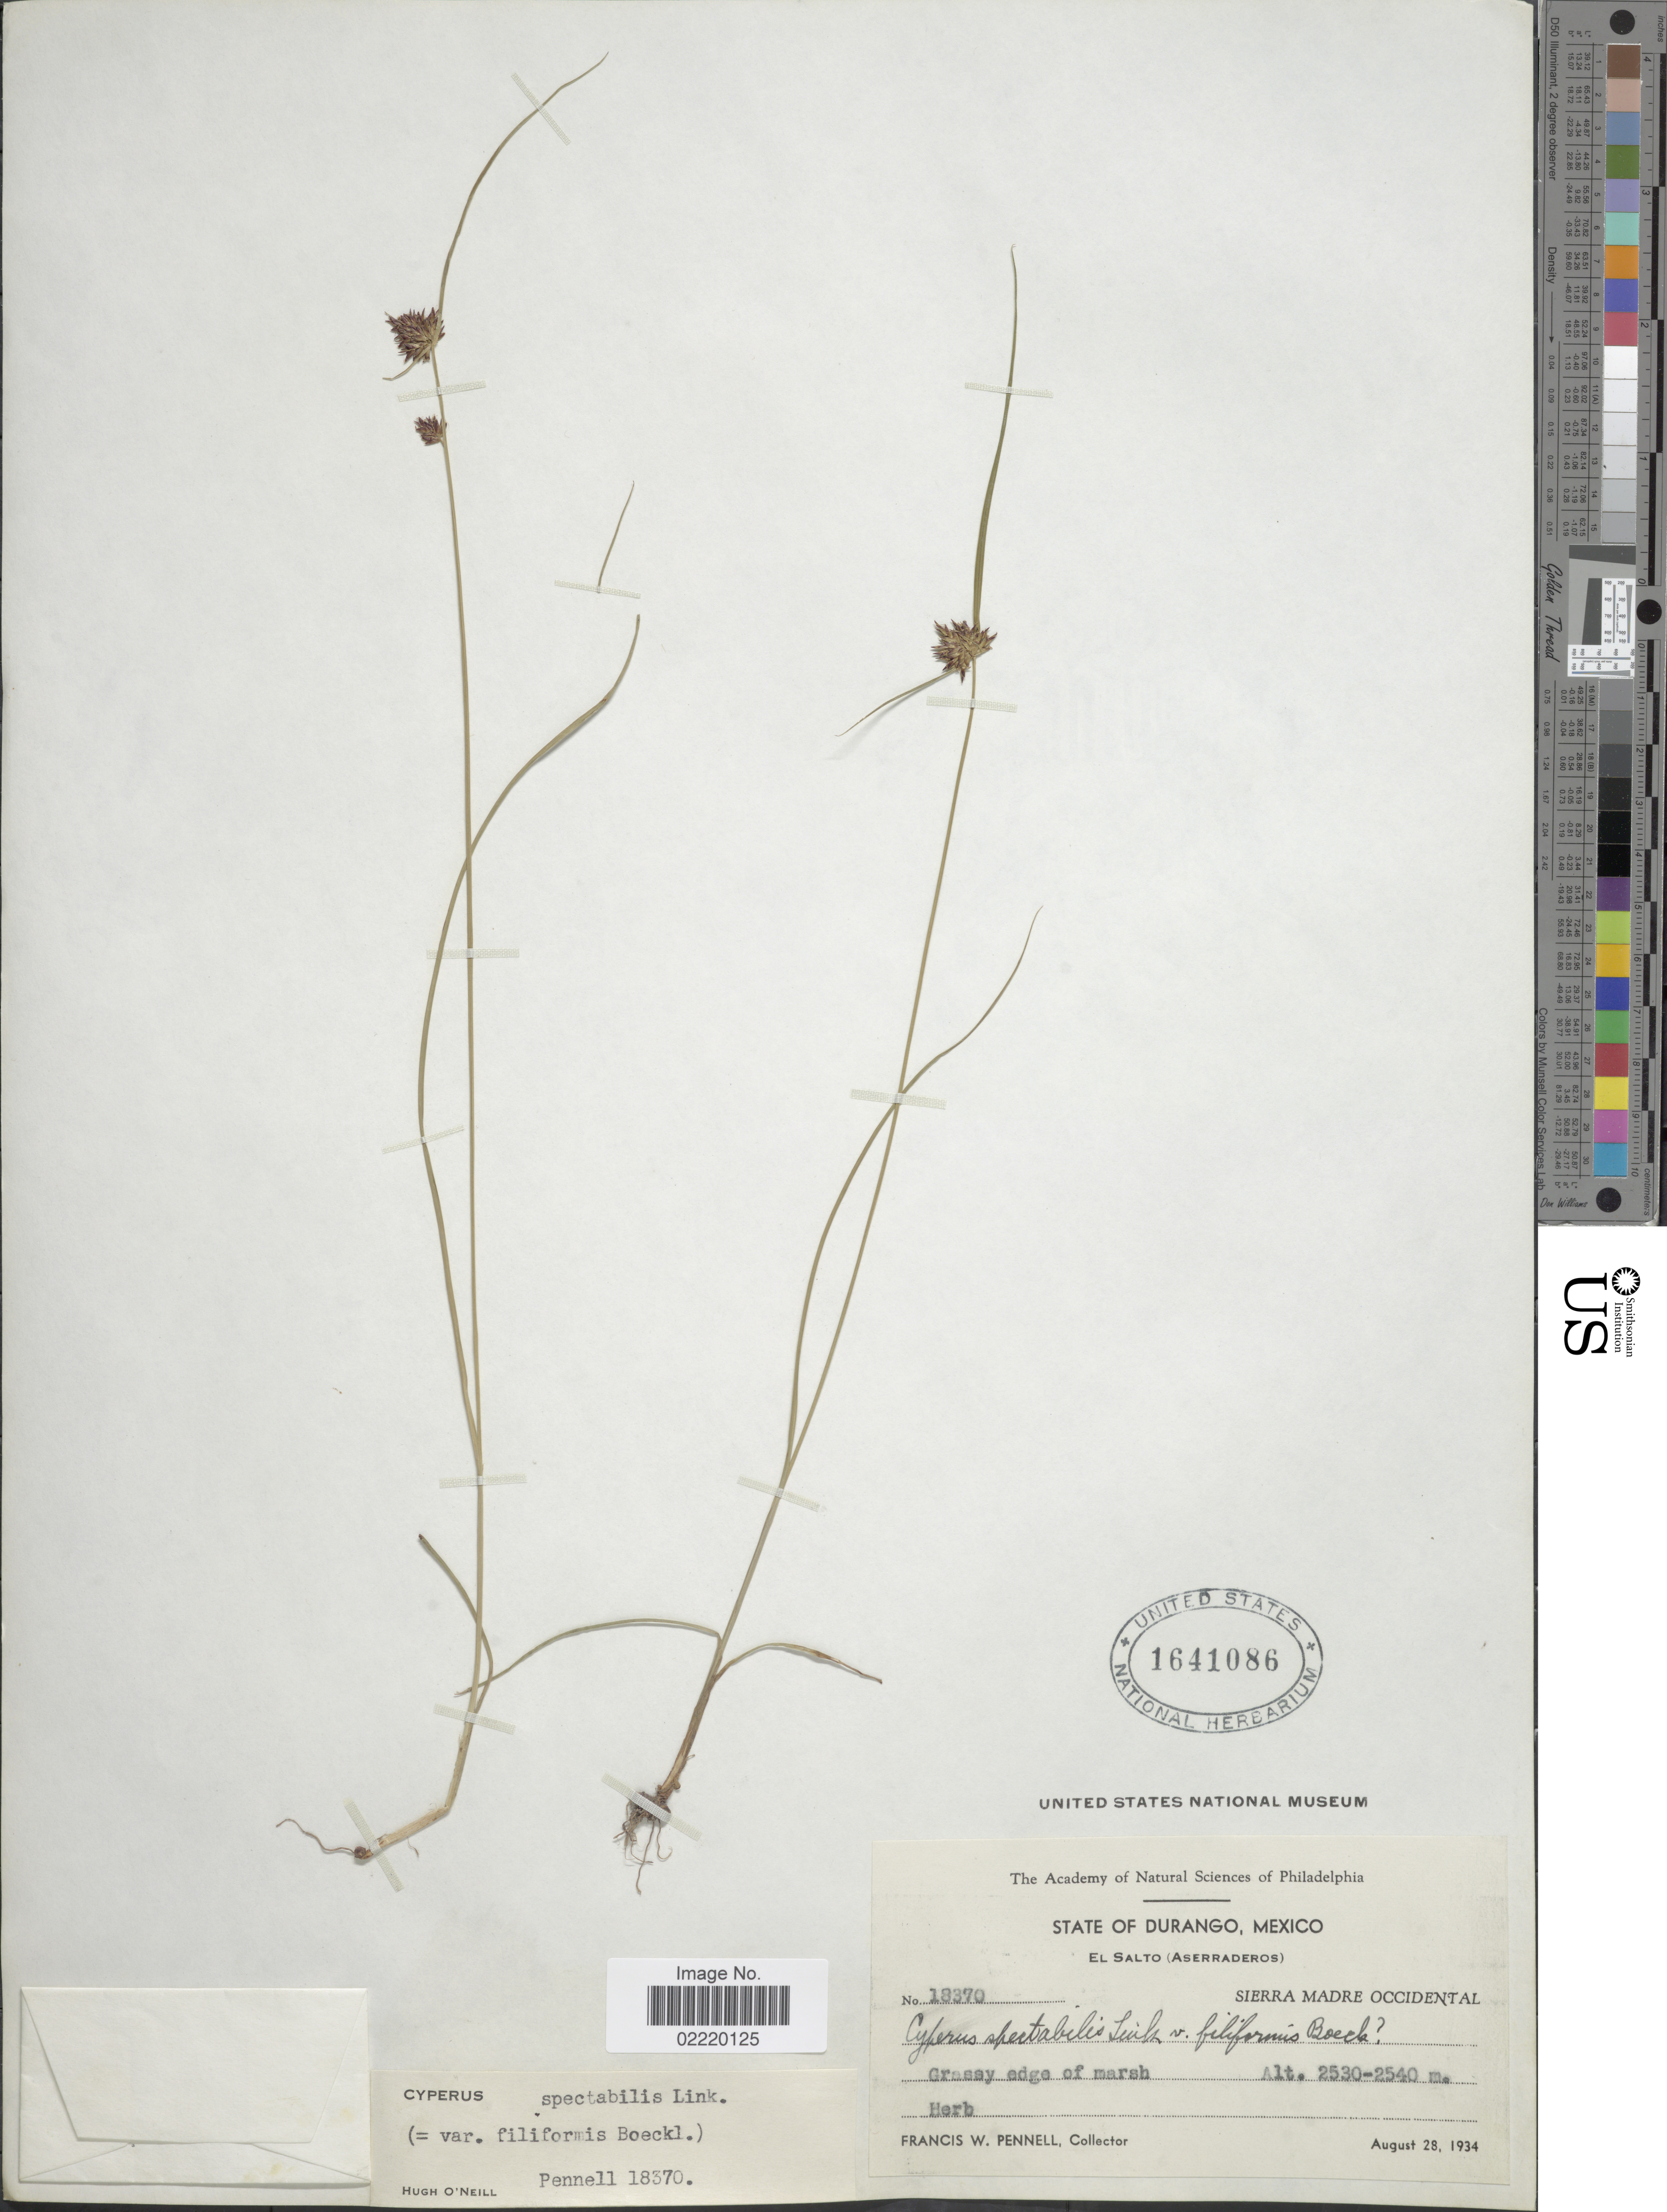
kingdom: Plantae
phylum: Tracheophyta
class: Liliopsida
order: Poales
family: Cyperaceae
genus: Cyperus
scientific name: Cyperus spectabilis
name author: Link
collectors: F. W. Pennell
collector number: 18370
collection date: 1934-08-28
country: Mexico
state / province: Durango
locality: El Salto (Aserraderos), Sierra Madre Occidental, grassy edge of marsh.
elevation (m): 2530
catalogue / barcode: US 1641086